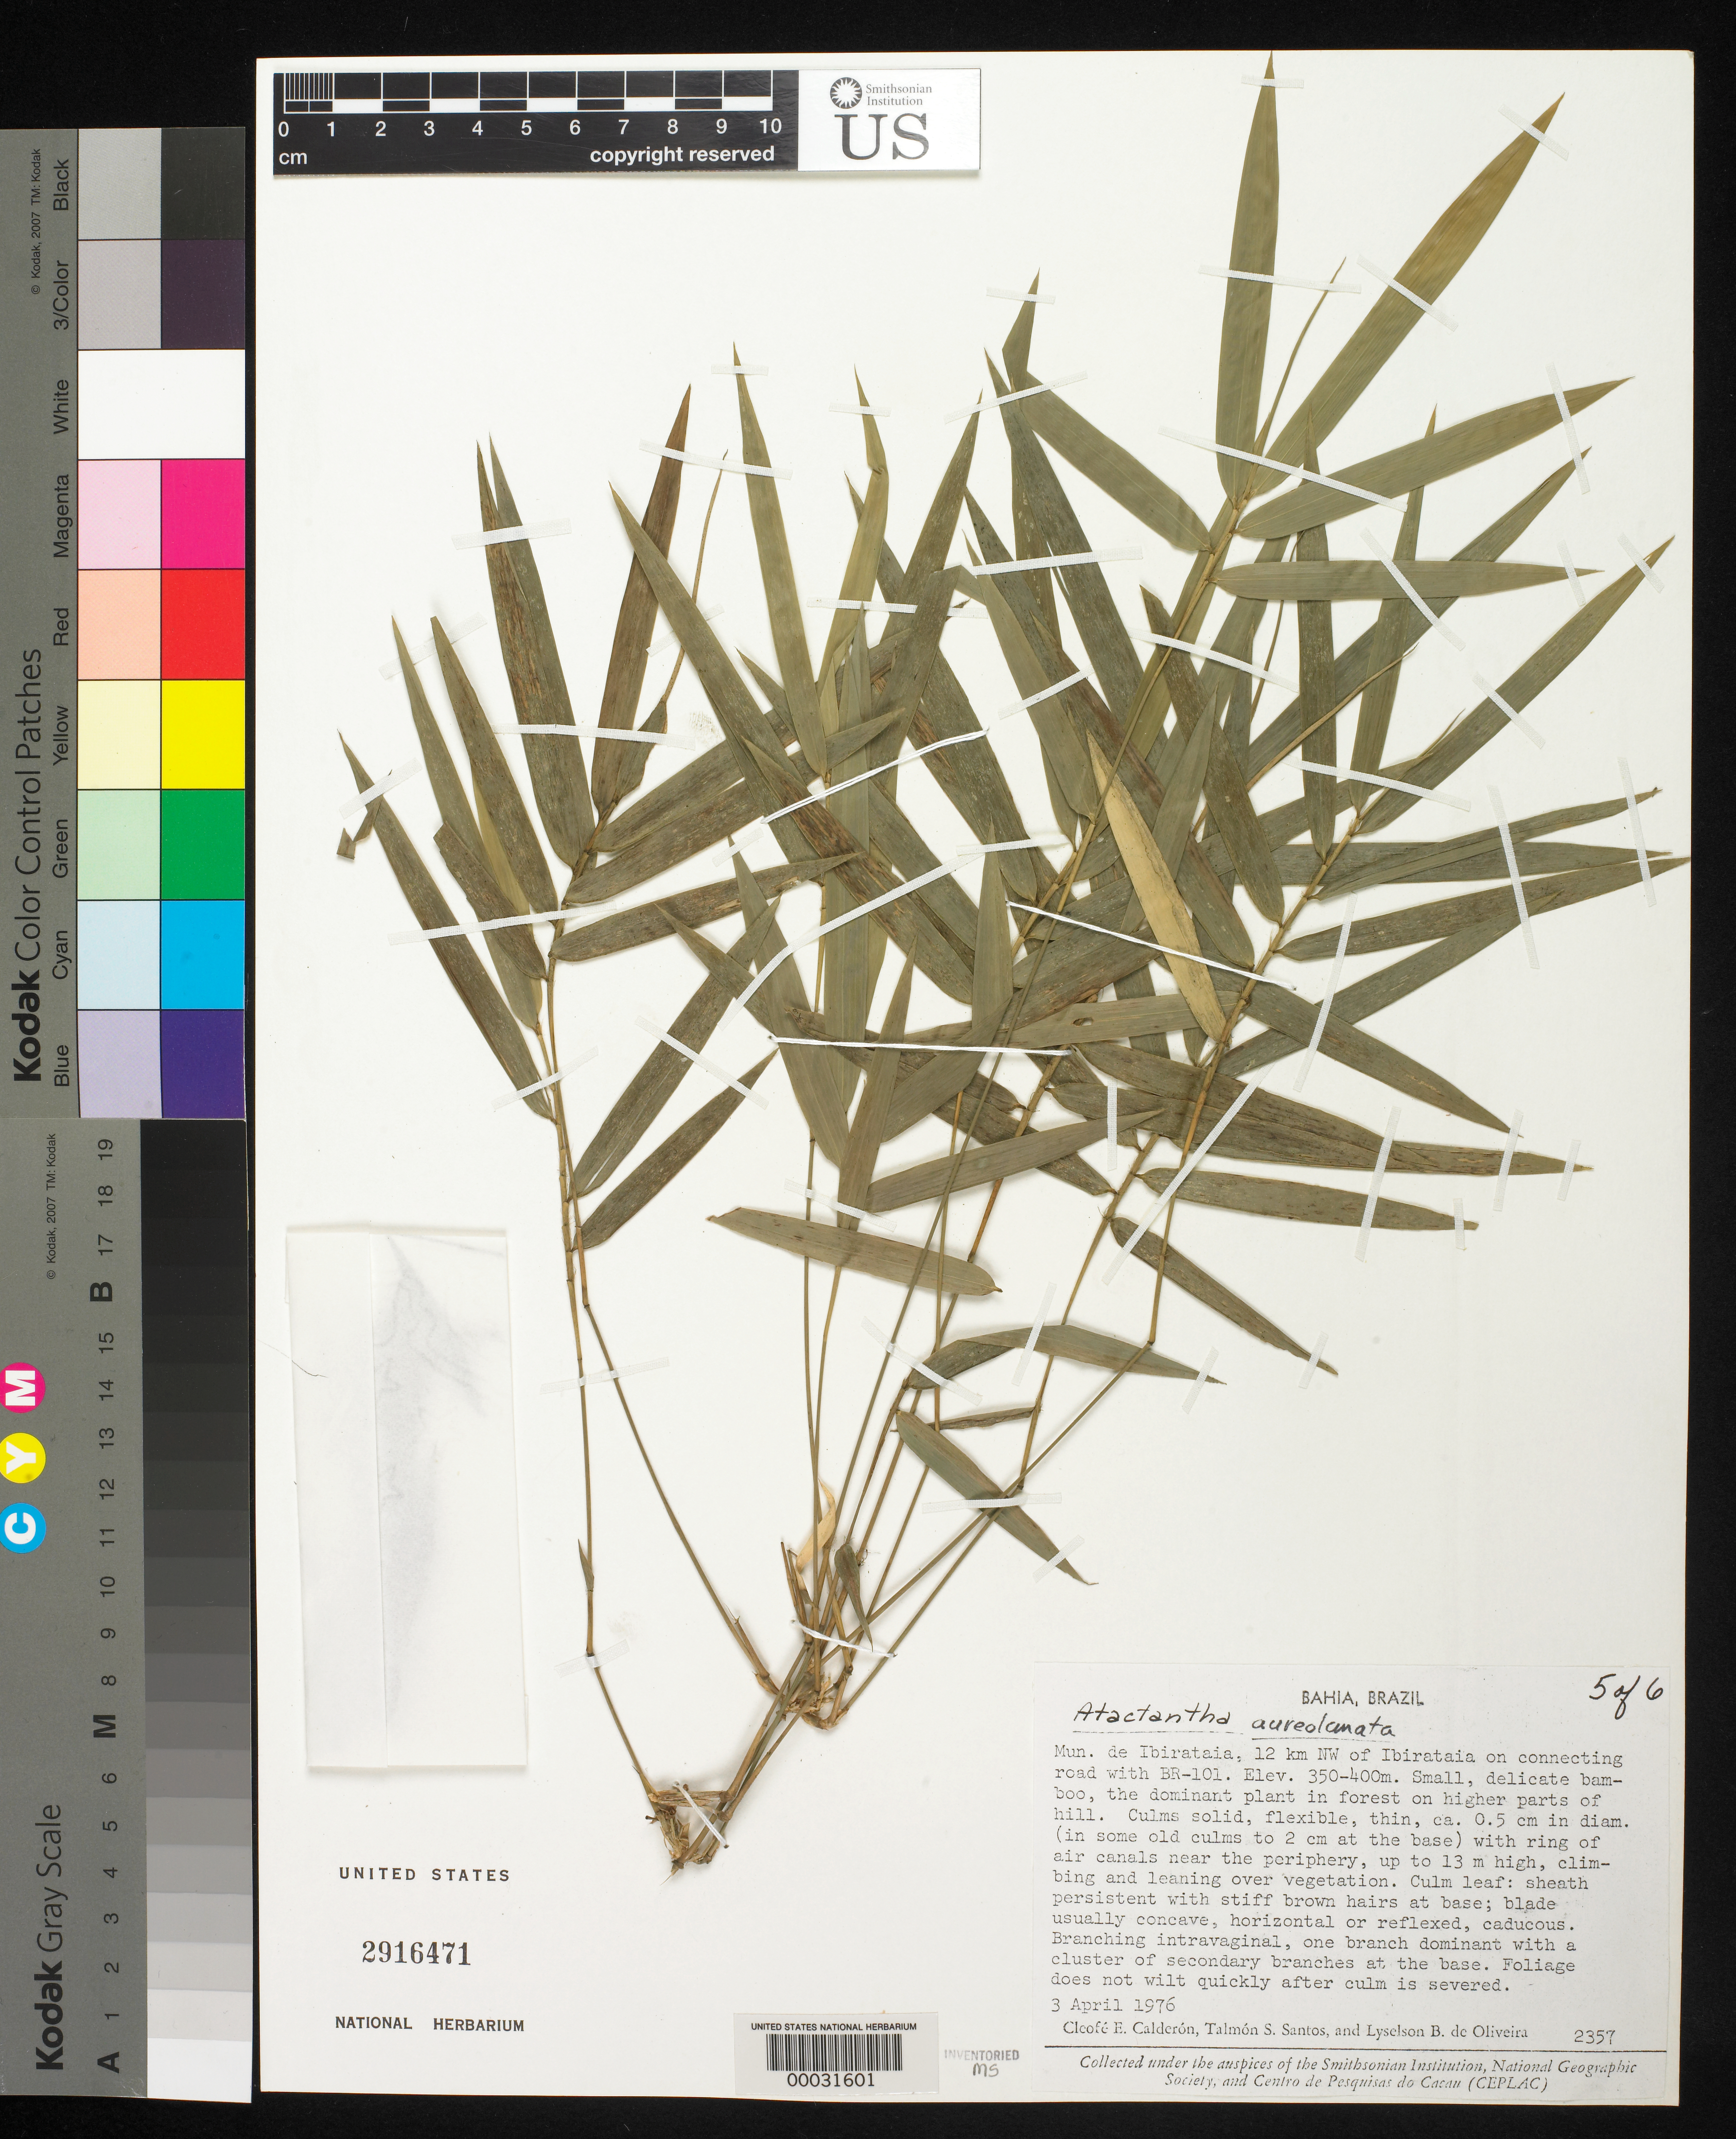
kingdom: Plantae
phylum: Tracheophyta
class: Liliopsida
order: Poales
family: Poaceae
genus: Atractantha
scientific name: Atractantha aureolanata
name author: Judz.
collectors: C. E. Calderón, T. S. Santos & L. de Oliveira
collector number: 2357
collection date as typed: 03 Apr 1976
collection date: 1976-04-03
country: Brazil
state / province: Bahia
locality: Ibirataia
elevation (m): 350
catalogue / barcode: US 2916471